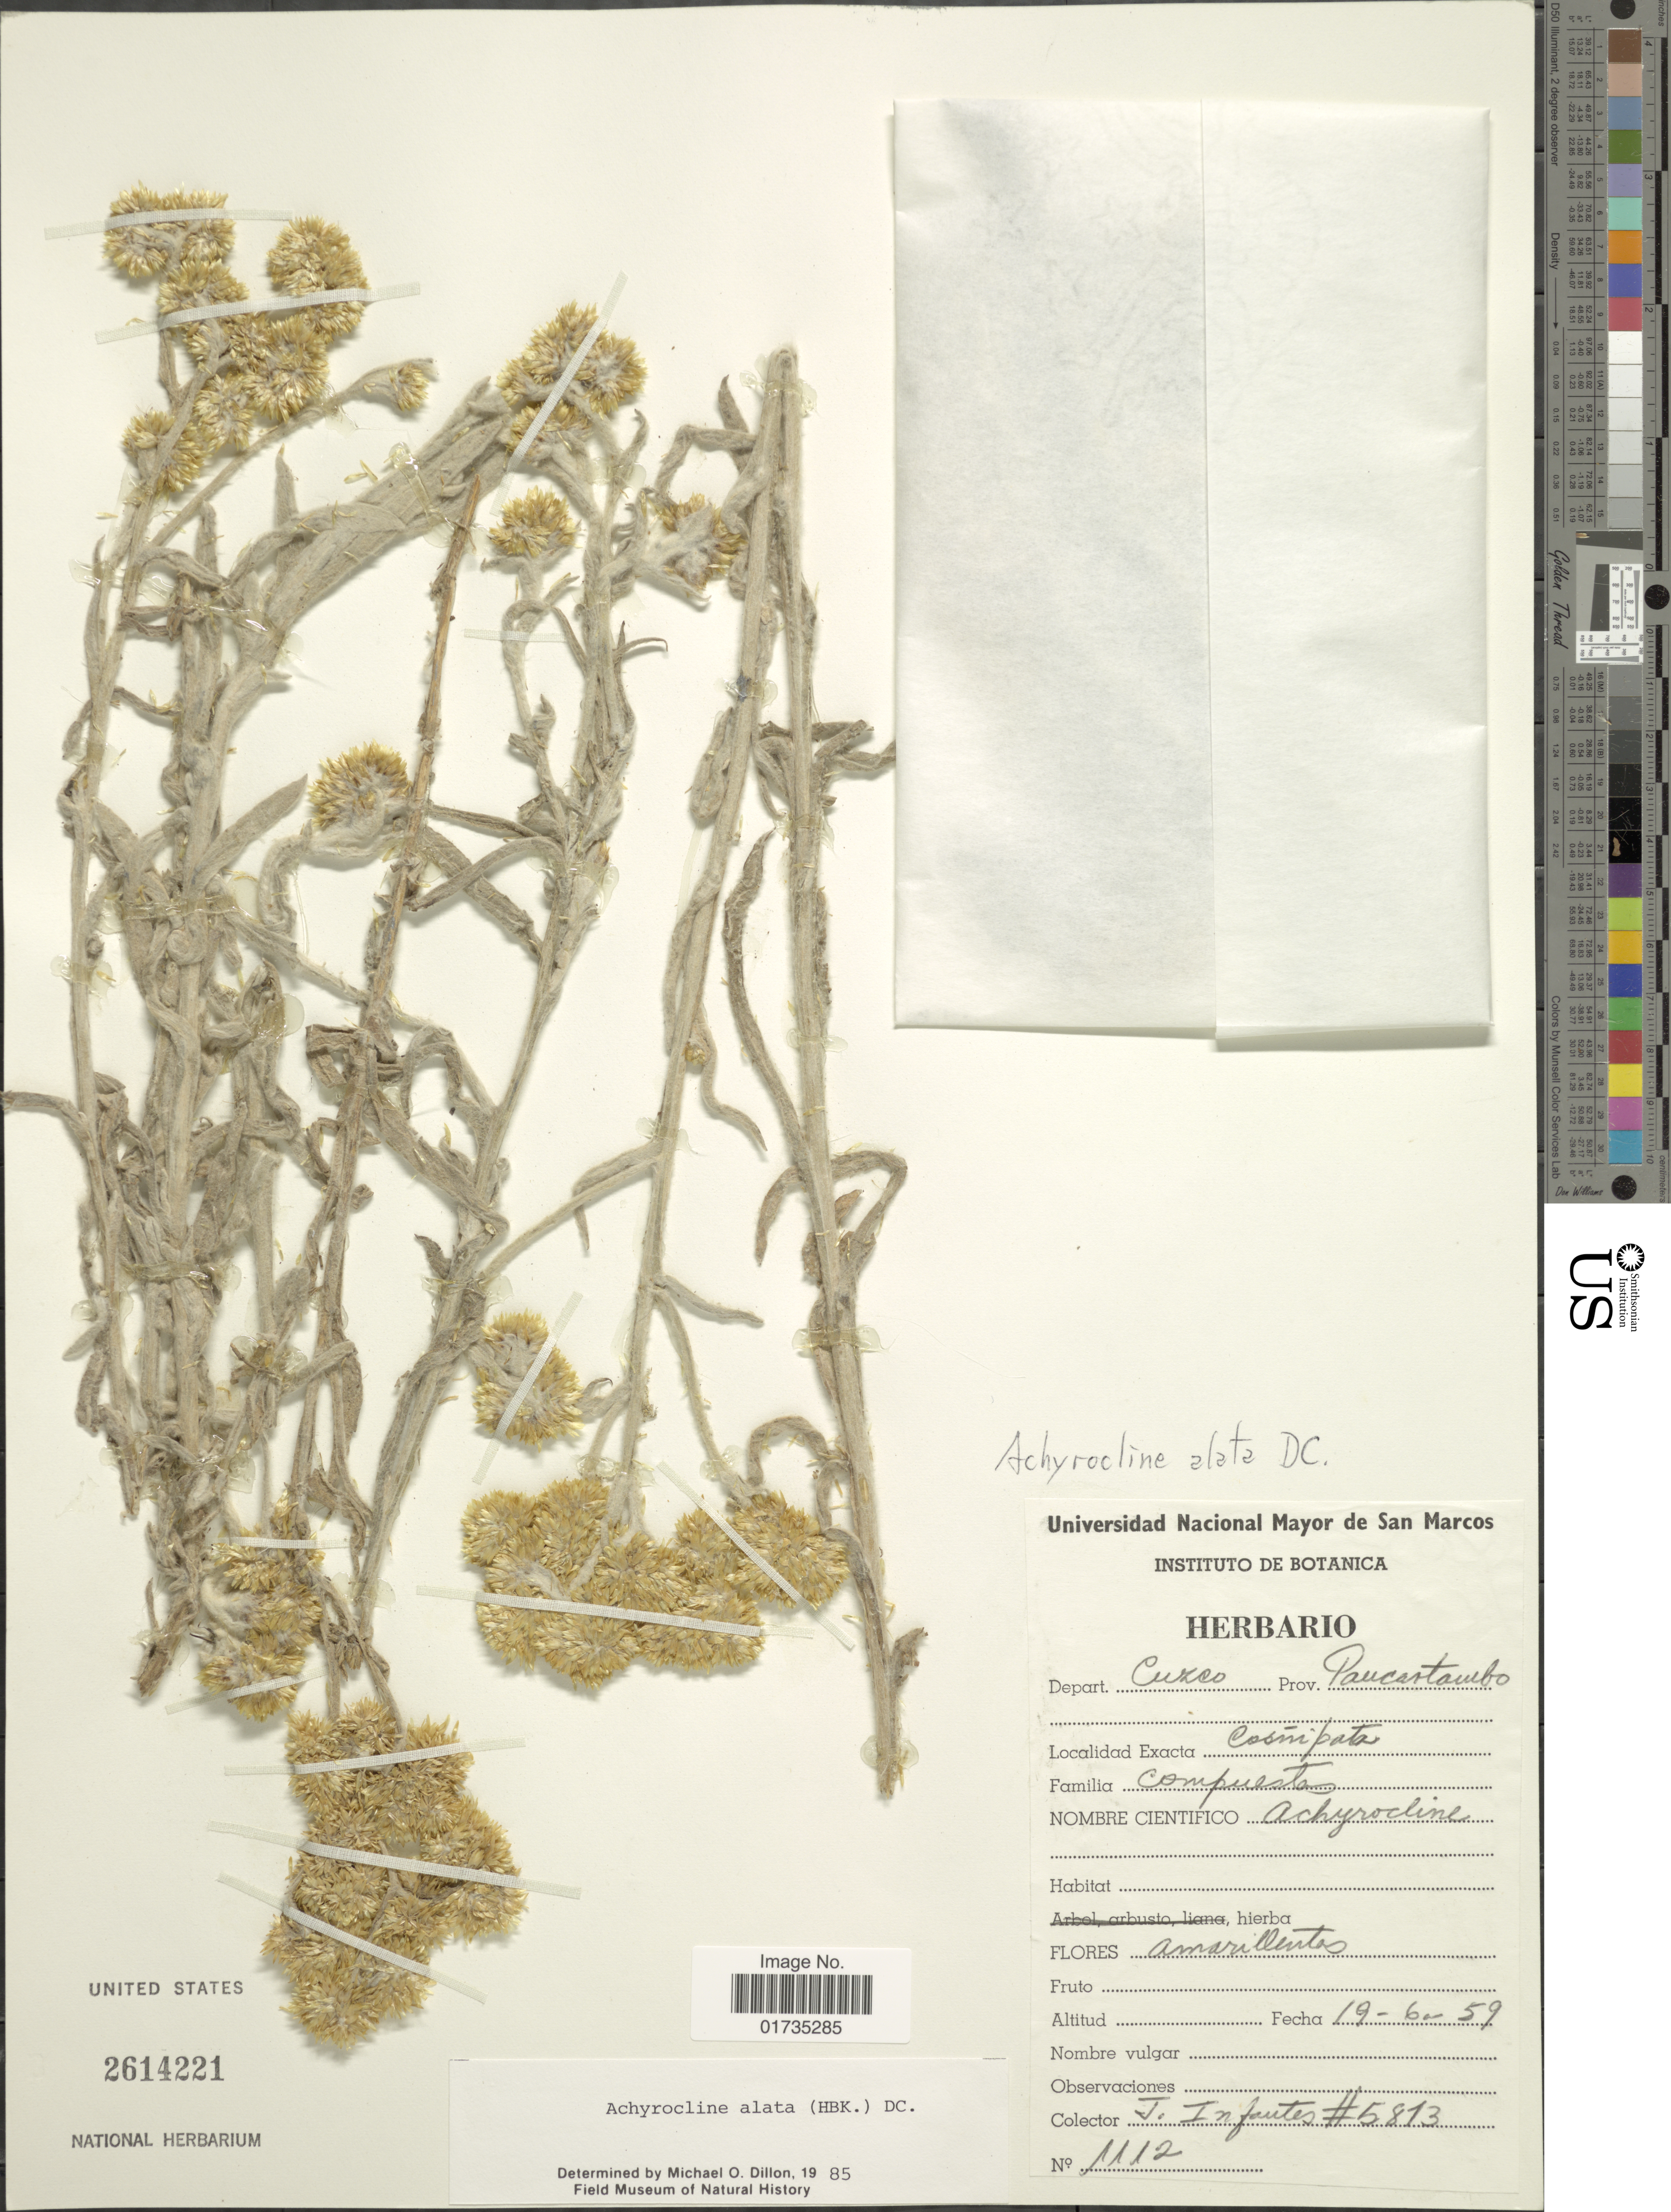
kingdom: Plantae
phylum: Tracheophyta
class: Magnoliopsida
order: Asterales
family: Asteraceae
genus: Achyrocline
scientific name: Achyrocline alata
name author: (Kunth) DC.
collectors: J. Infantes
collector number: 5813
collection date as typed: Transcribed d/m/y: 19/5/59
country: Peru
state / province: Cusco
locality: Depart. Cuzco. Prov. Paucestambo.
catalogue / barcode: US 2614221